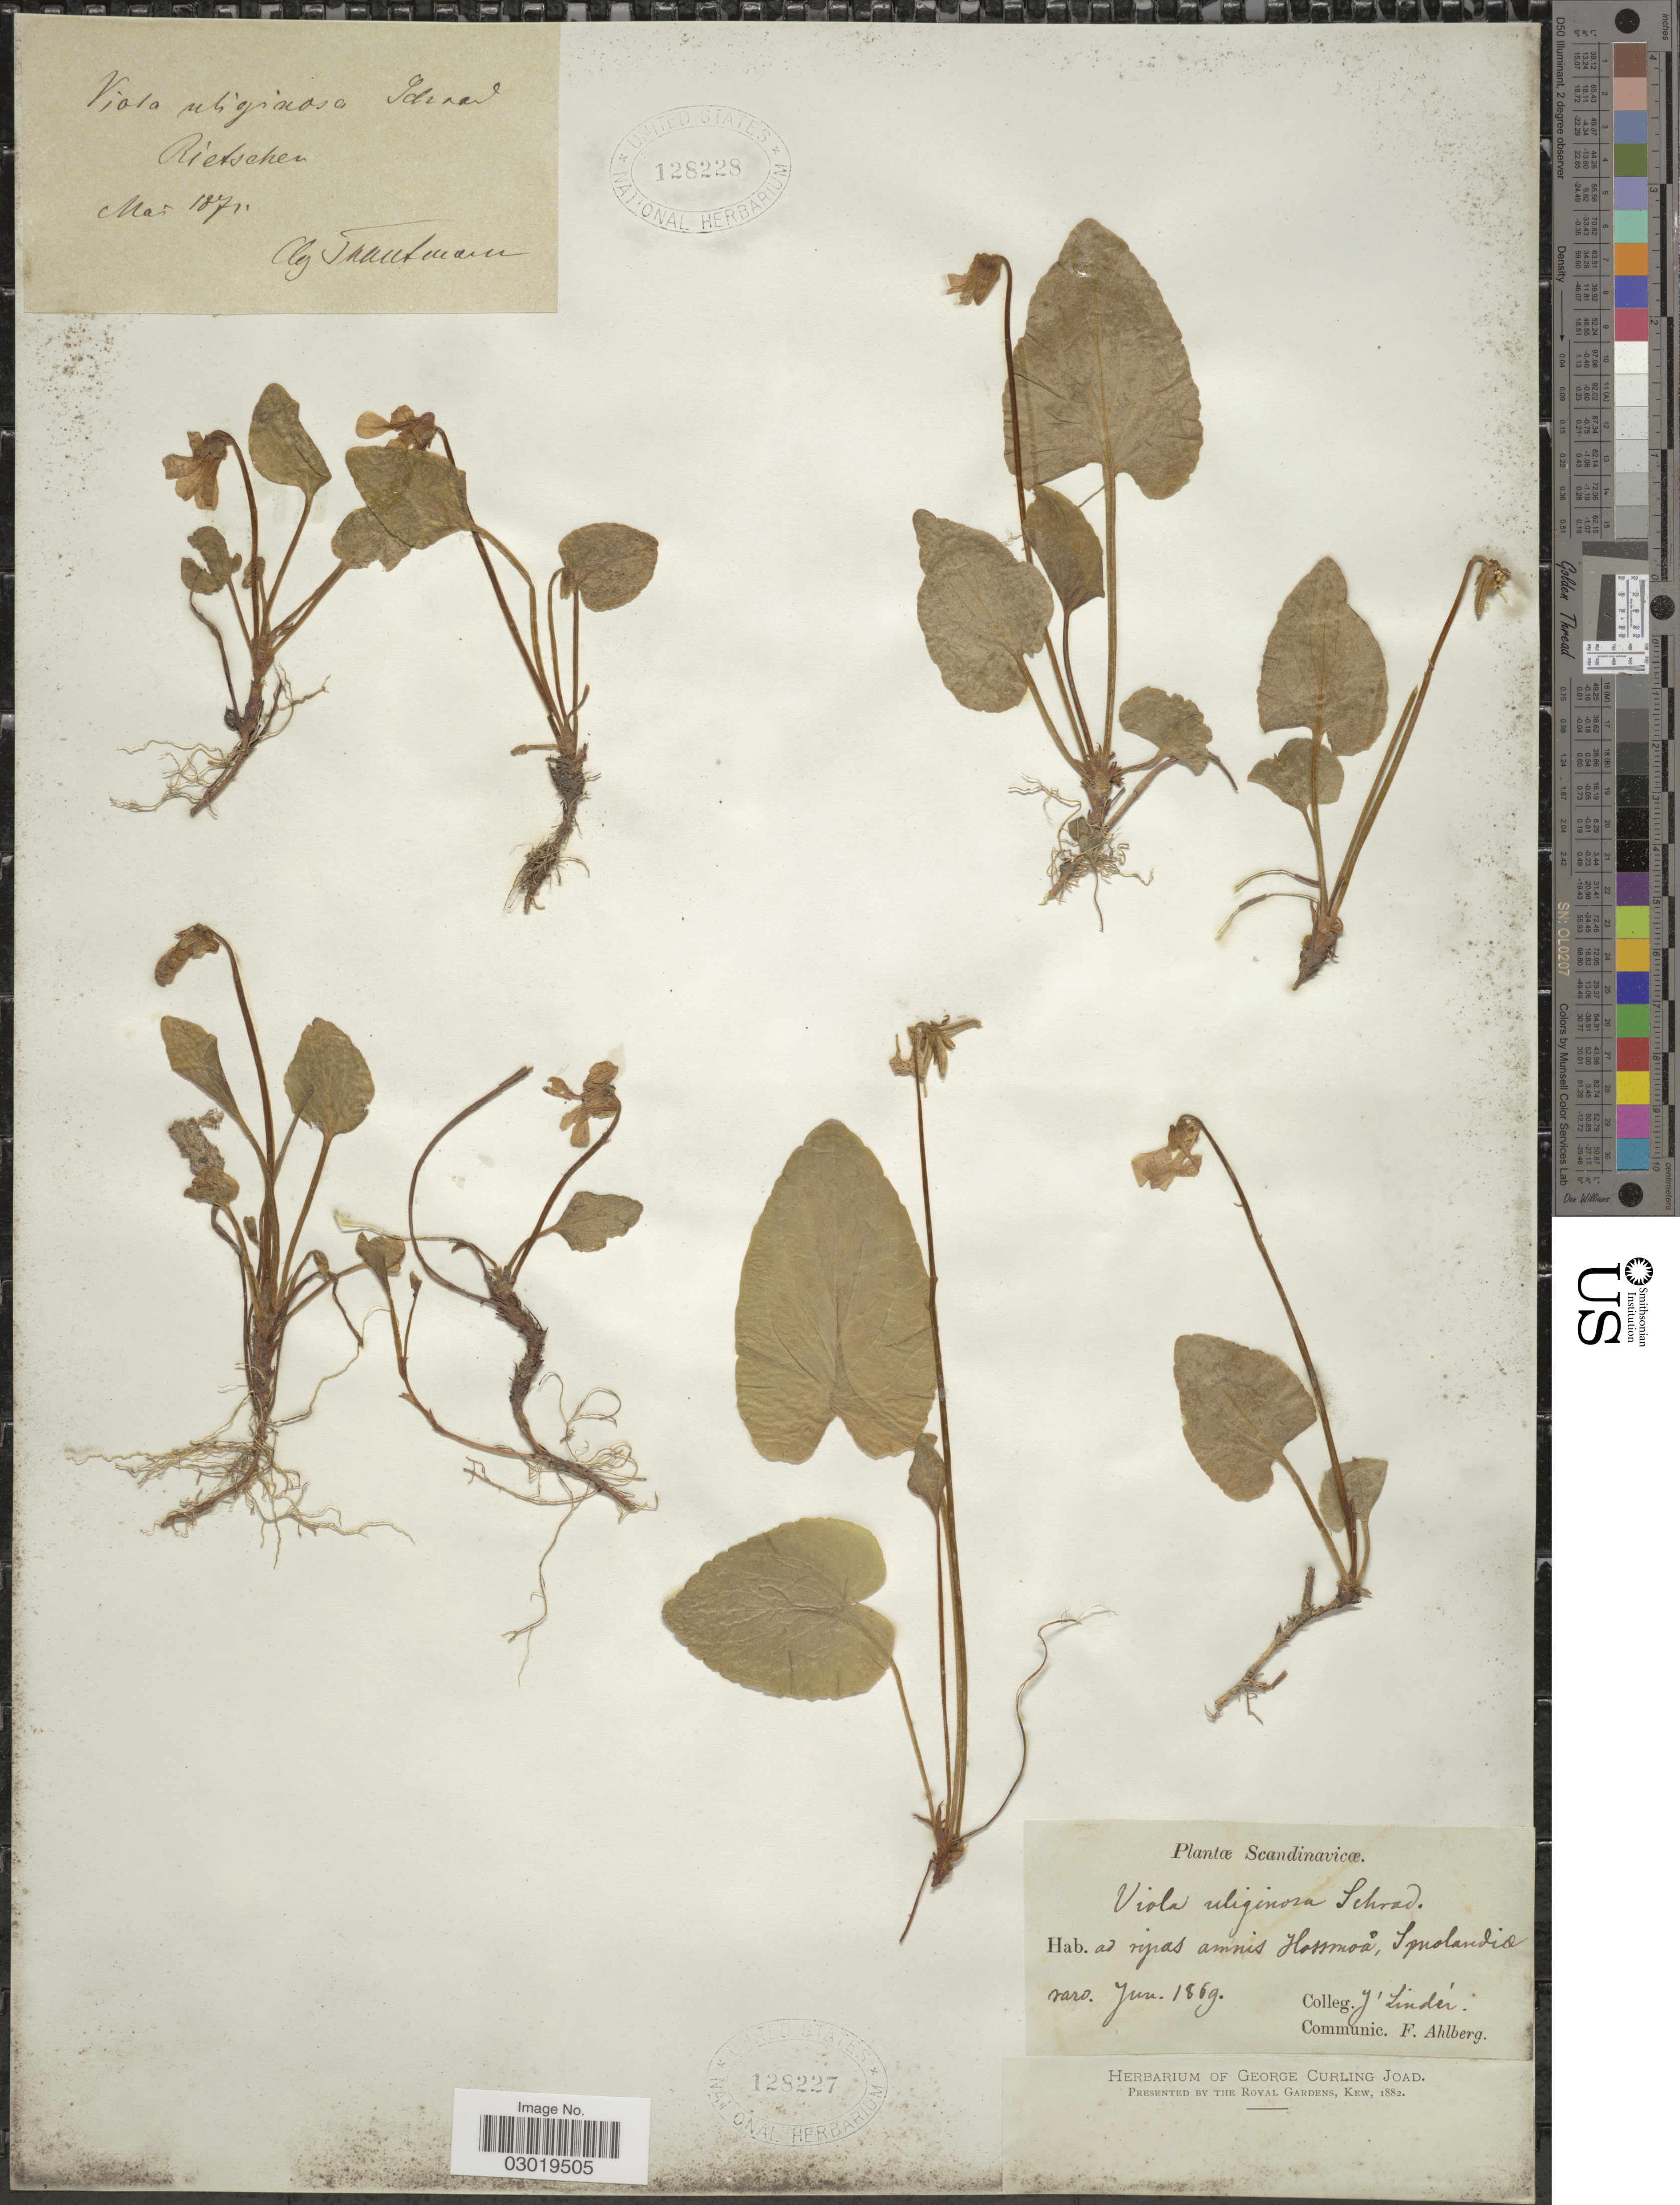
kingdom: Plantae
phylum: Tracheophyta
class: Magnoliopsida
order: Malpighiales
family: Violaceae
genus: Viola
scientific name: Viola uliginosa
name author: Besser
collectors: Trautmann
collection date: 1871-05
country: Germany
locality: Rietschen.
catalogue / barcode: US 128228-2